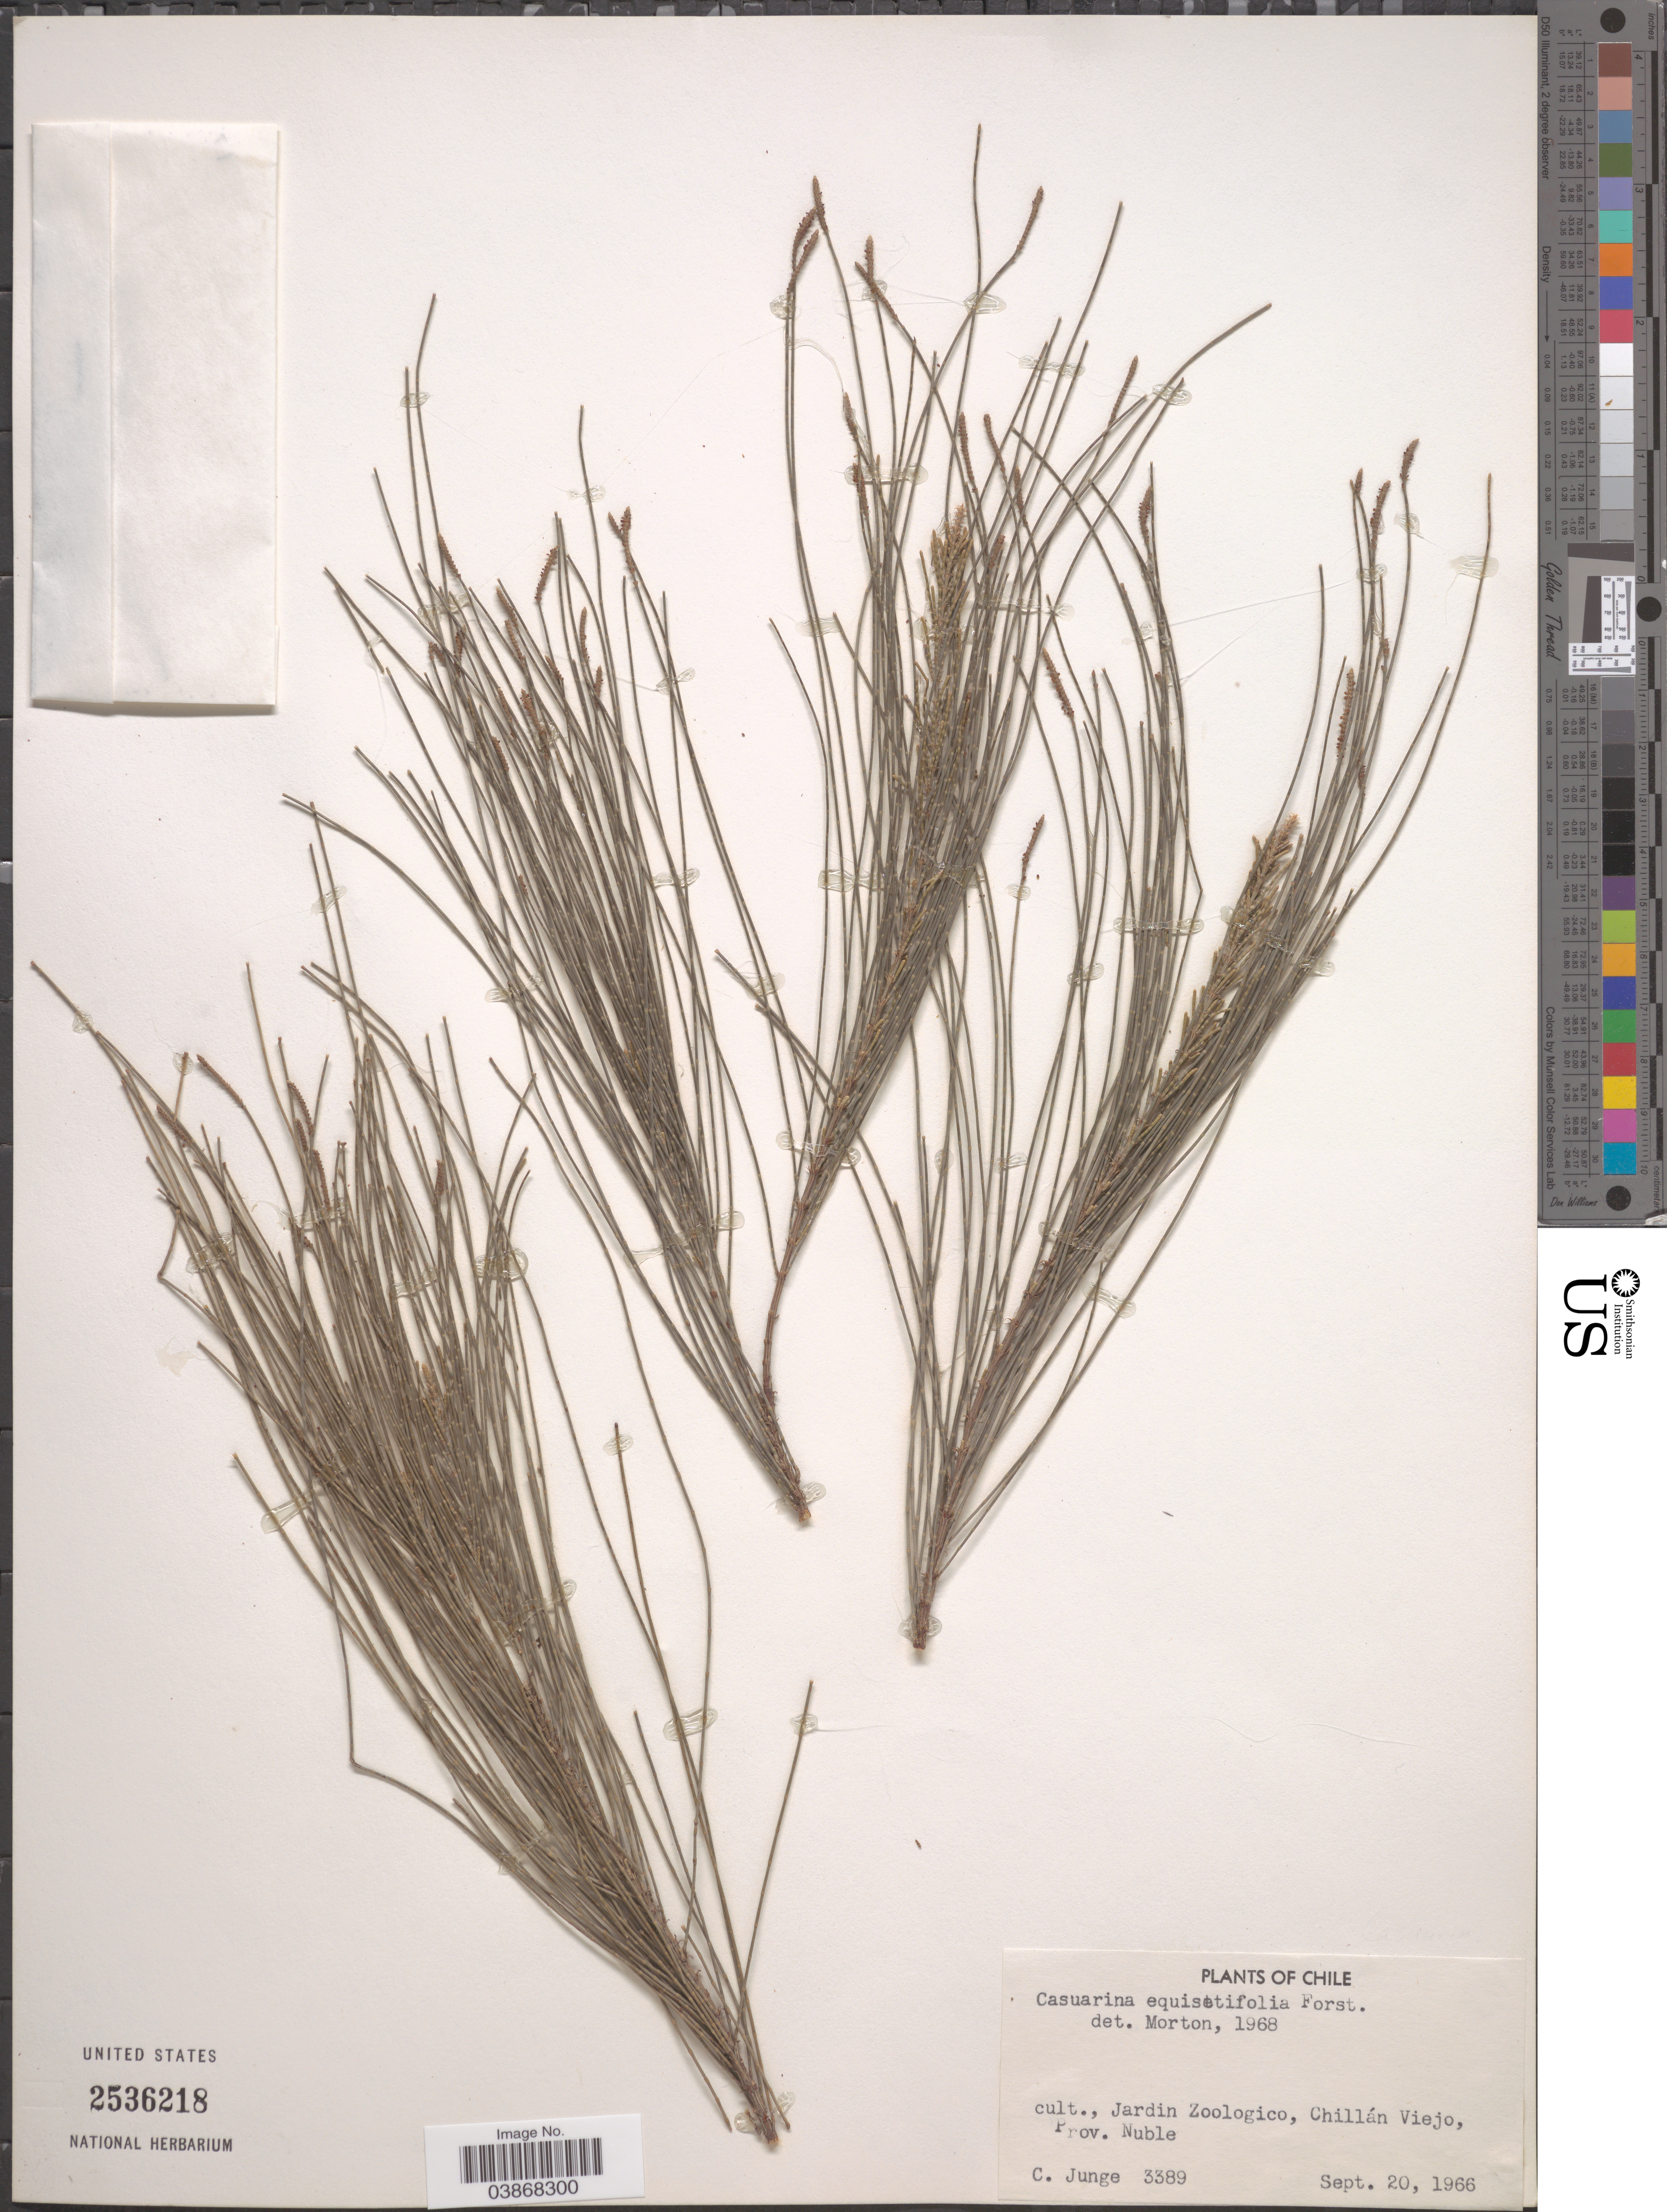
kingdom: Plantae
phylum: Tracheophyta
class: Magnoliopsida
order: Fagales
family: Casuarinaceae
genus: Casuarina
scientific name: Casuarina cunninghamiana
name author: Miq.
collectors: C. Junge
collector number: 3389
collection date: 1966-09-20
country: Chile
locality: Jardin Zoologico, Chillán Viejo, Prov. Nuble.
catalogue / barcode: US 2536218